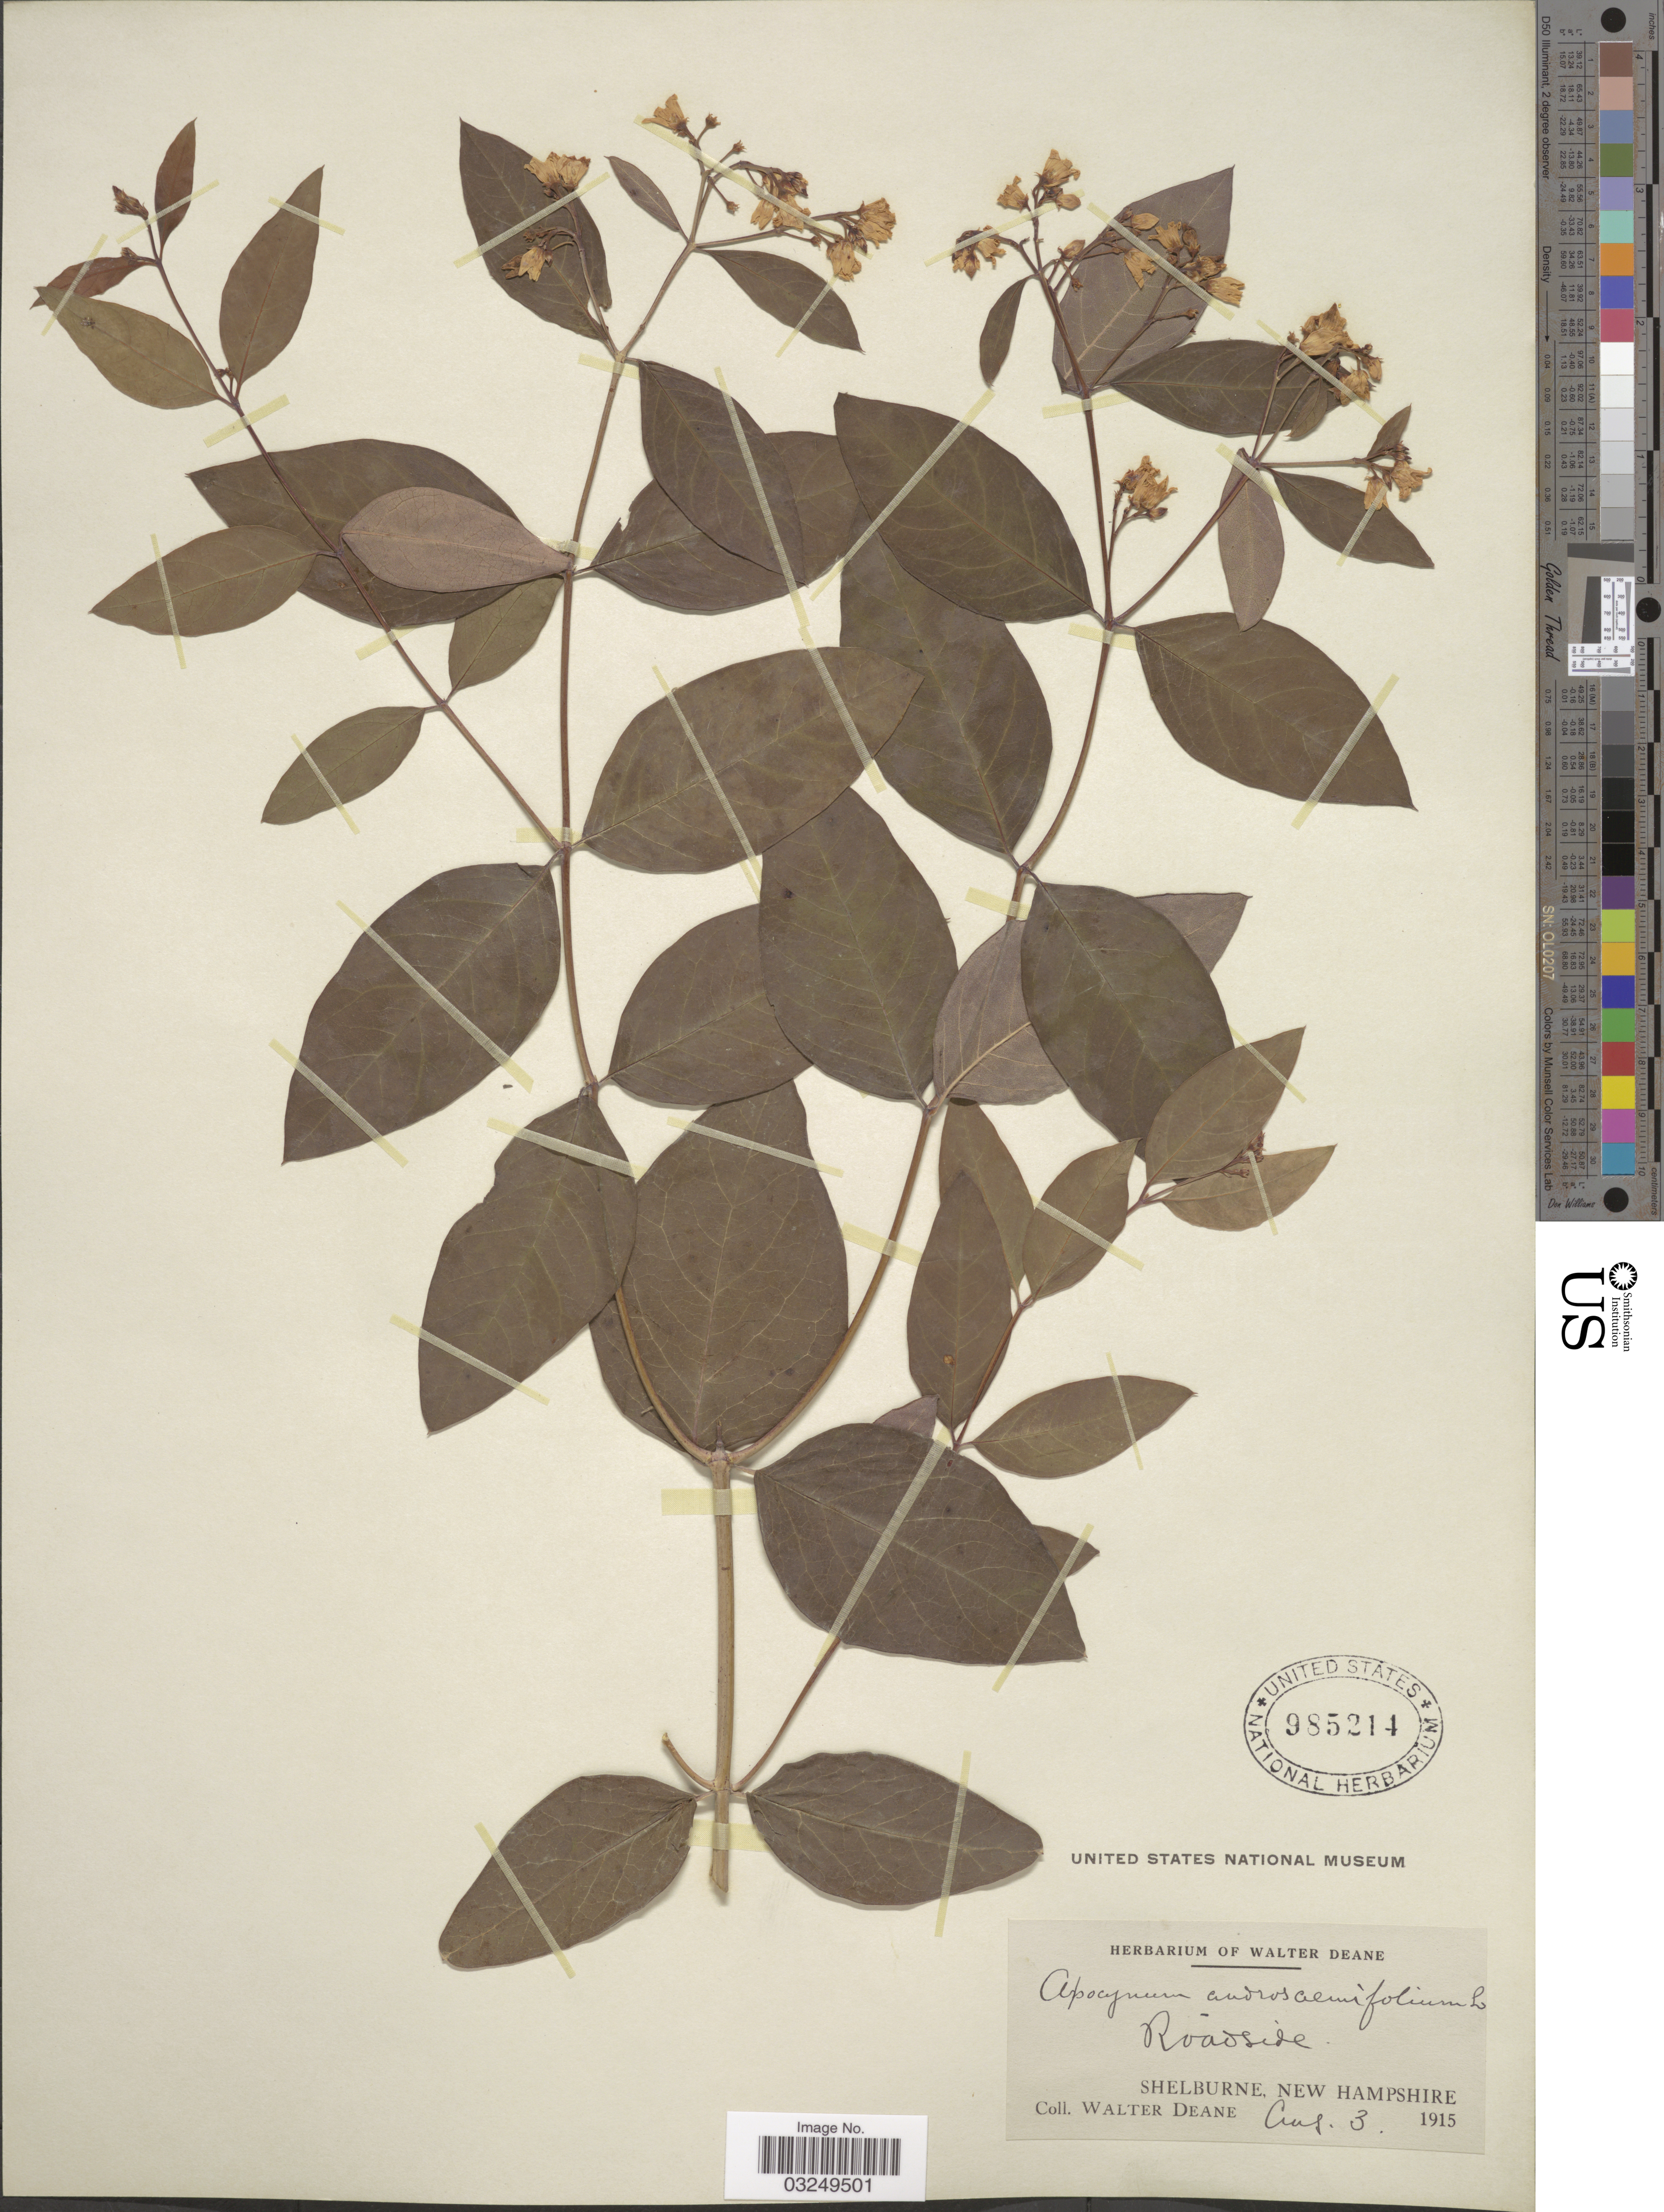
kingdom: Plantae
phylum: Tracheophyta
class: Magnoliopsida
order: Gentianales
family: Apocynaceae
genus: Apocynum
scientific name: Apocynum androsaemifolium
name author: L.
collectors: W. Deane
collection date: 1915-08-03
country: United States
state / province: New Hampshire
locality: Roadside. Shelburne.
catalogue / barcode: US 985214